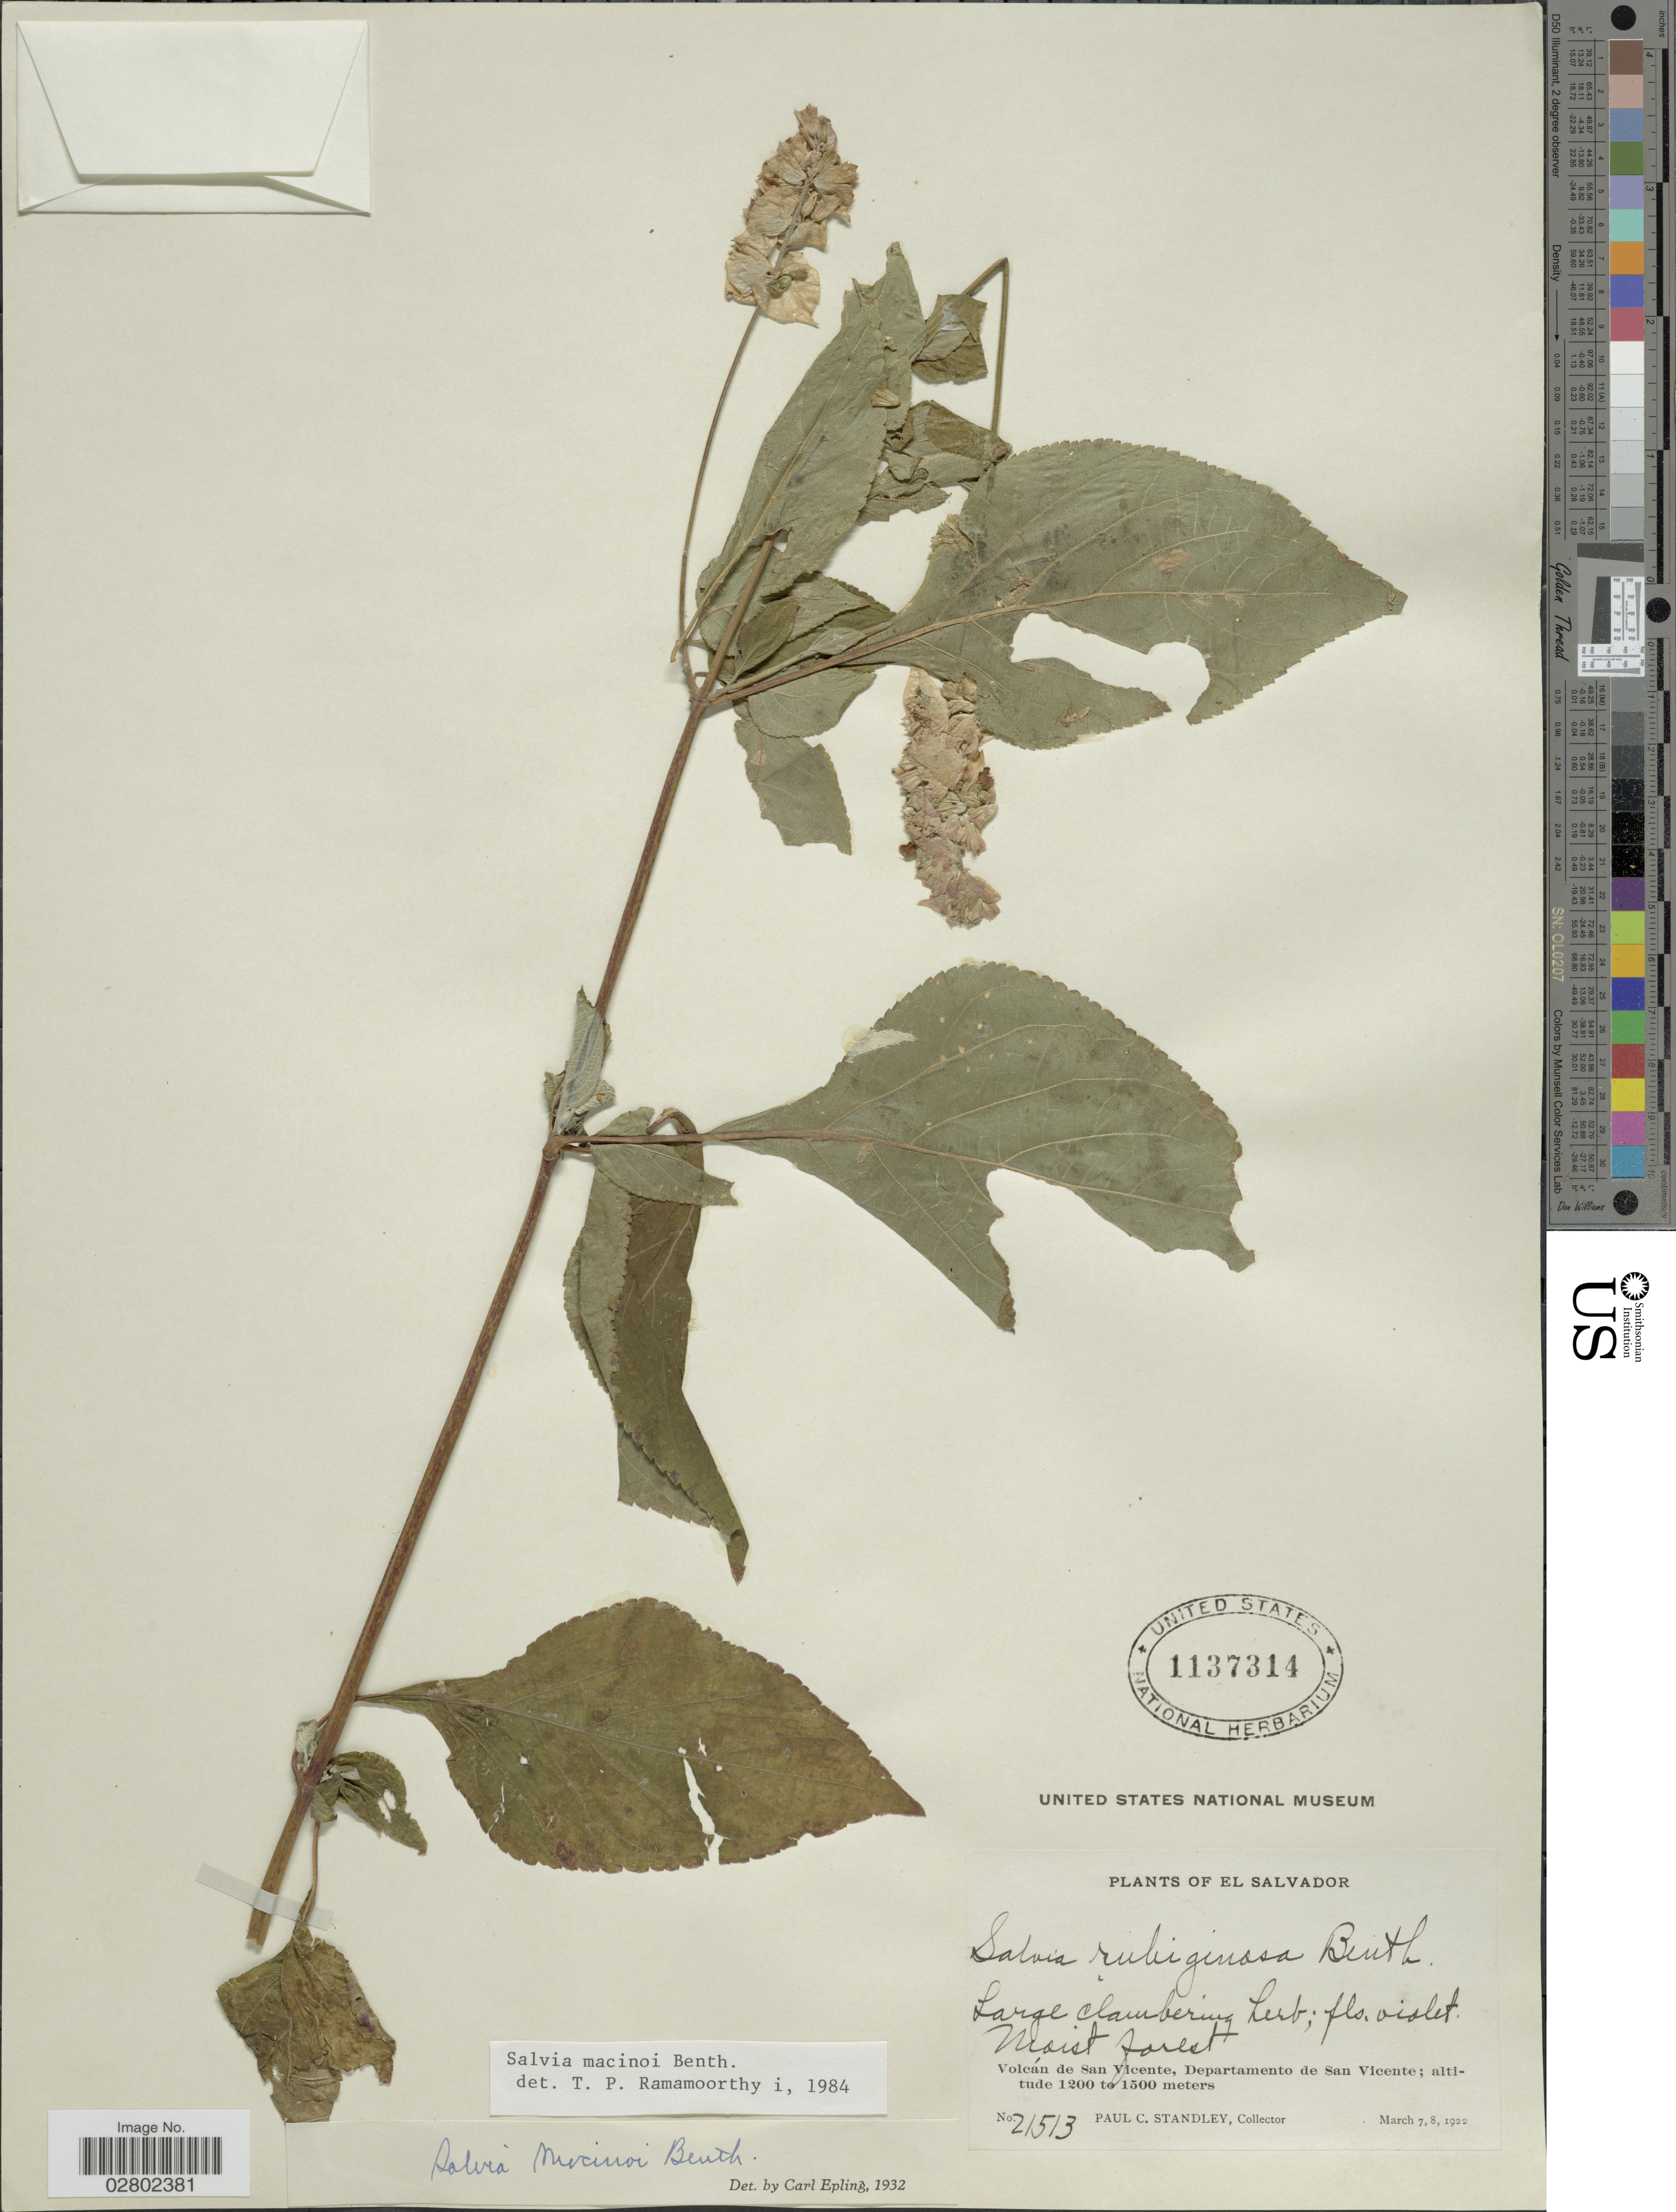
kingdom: Plantae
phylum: Tracheophyta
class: Magnoliopsida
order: Lamiales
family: Lamiaceae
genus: Salvia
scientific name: Salvia mocinoi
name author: Benth.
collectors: P. C. Standley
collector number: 21513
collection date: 1922-03-07/1922-03-08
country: El Salvador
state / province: San Vincente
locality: Volcán de San Vicente, Departamento de San Vicente.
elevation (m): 1200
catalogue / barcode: US 1137314